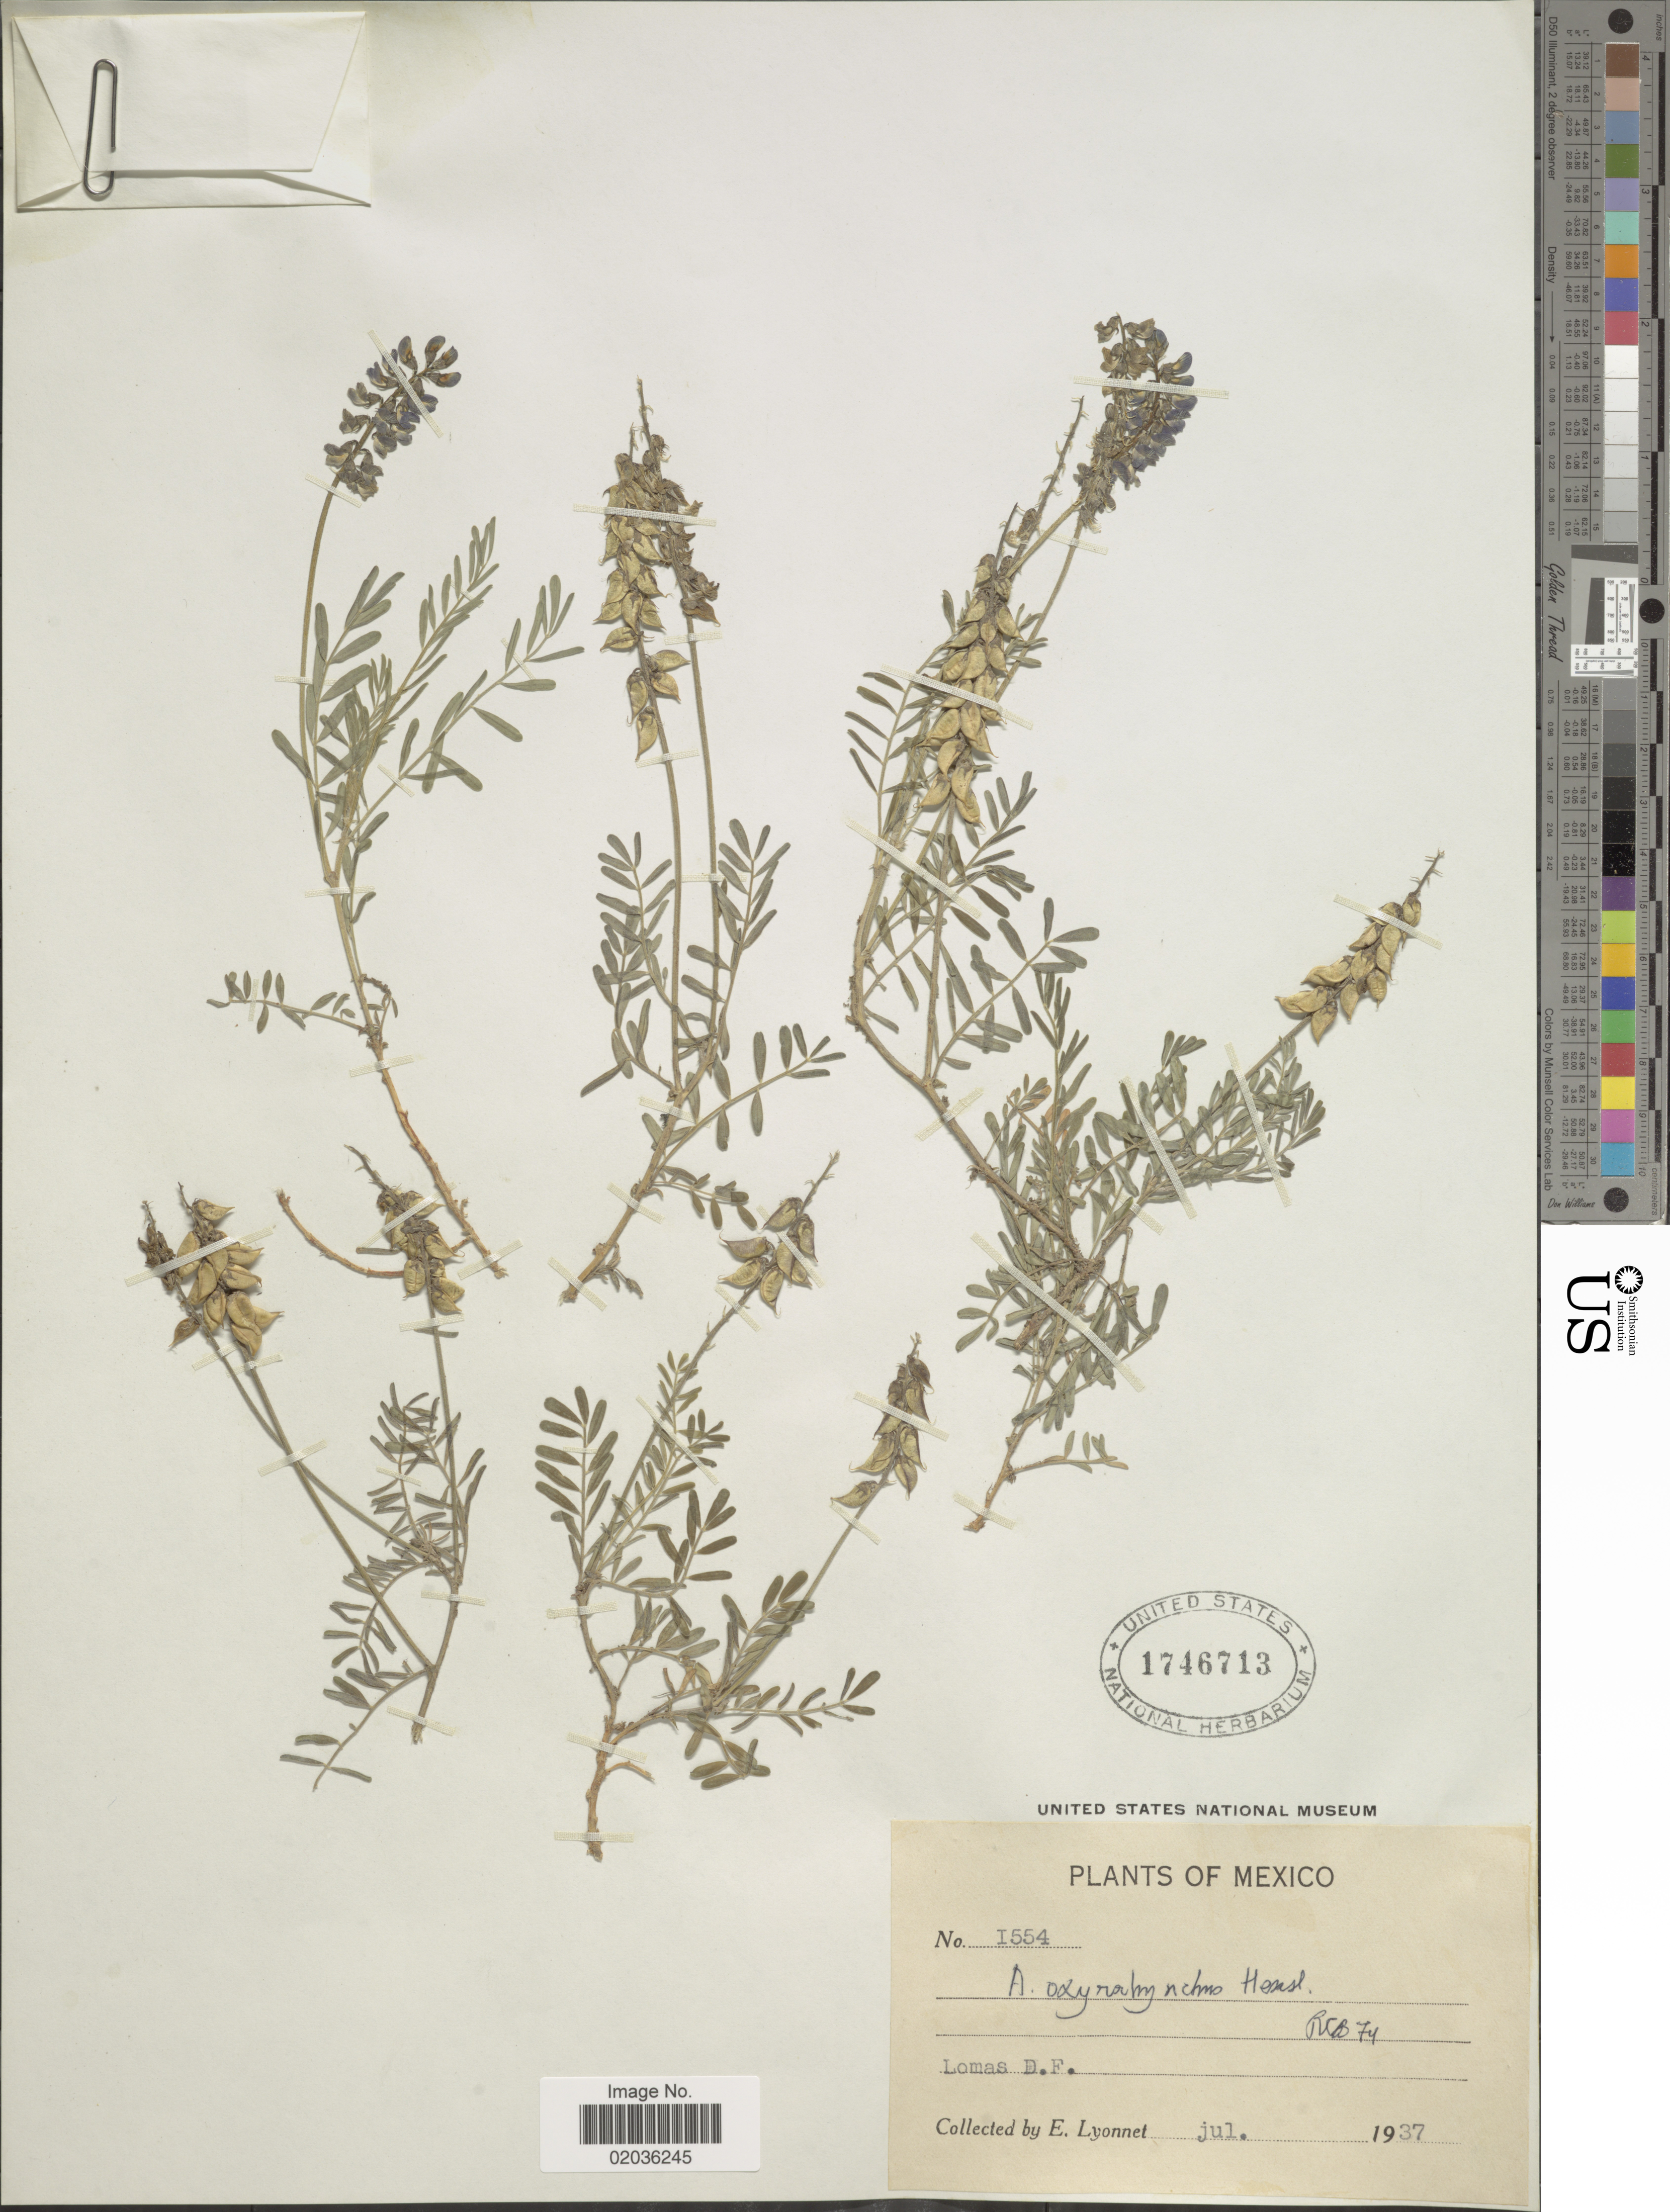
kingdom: Plantae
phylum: Tracheophyta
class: Magnoliopsida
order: Fabales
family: Fabaceae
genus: Astragalus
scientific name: Astragalus oxyrhynchus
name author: Hemsl.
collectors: E. Lyonnel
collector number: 1554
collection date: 1937-07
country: Mexico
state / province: Distrito Federal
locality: Lomas D.F.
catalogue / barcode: US 1746713